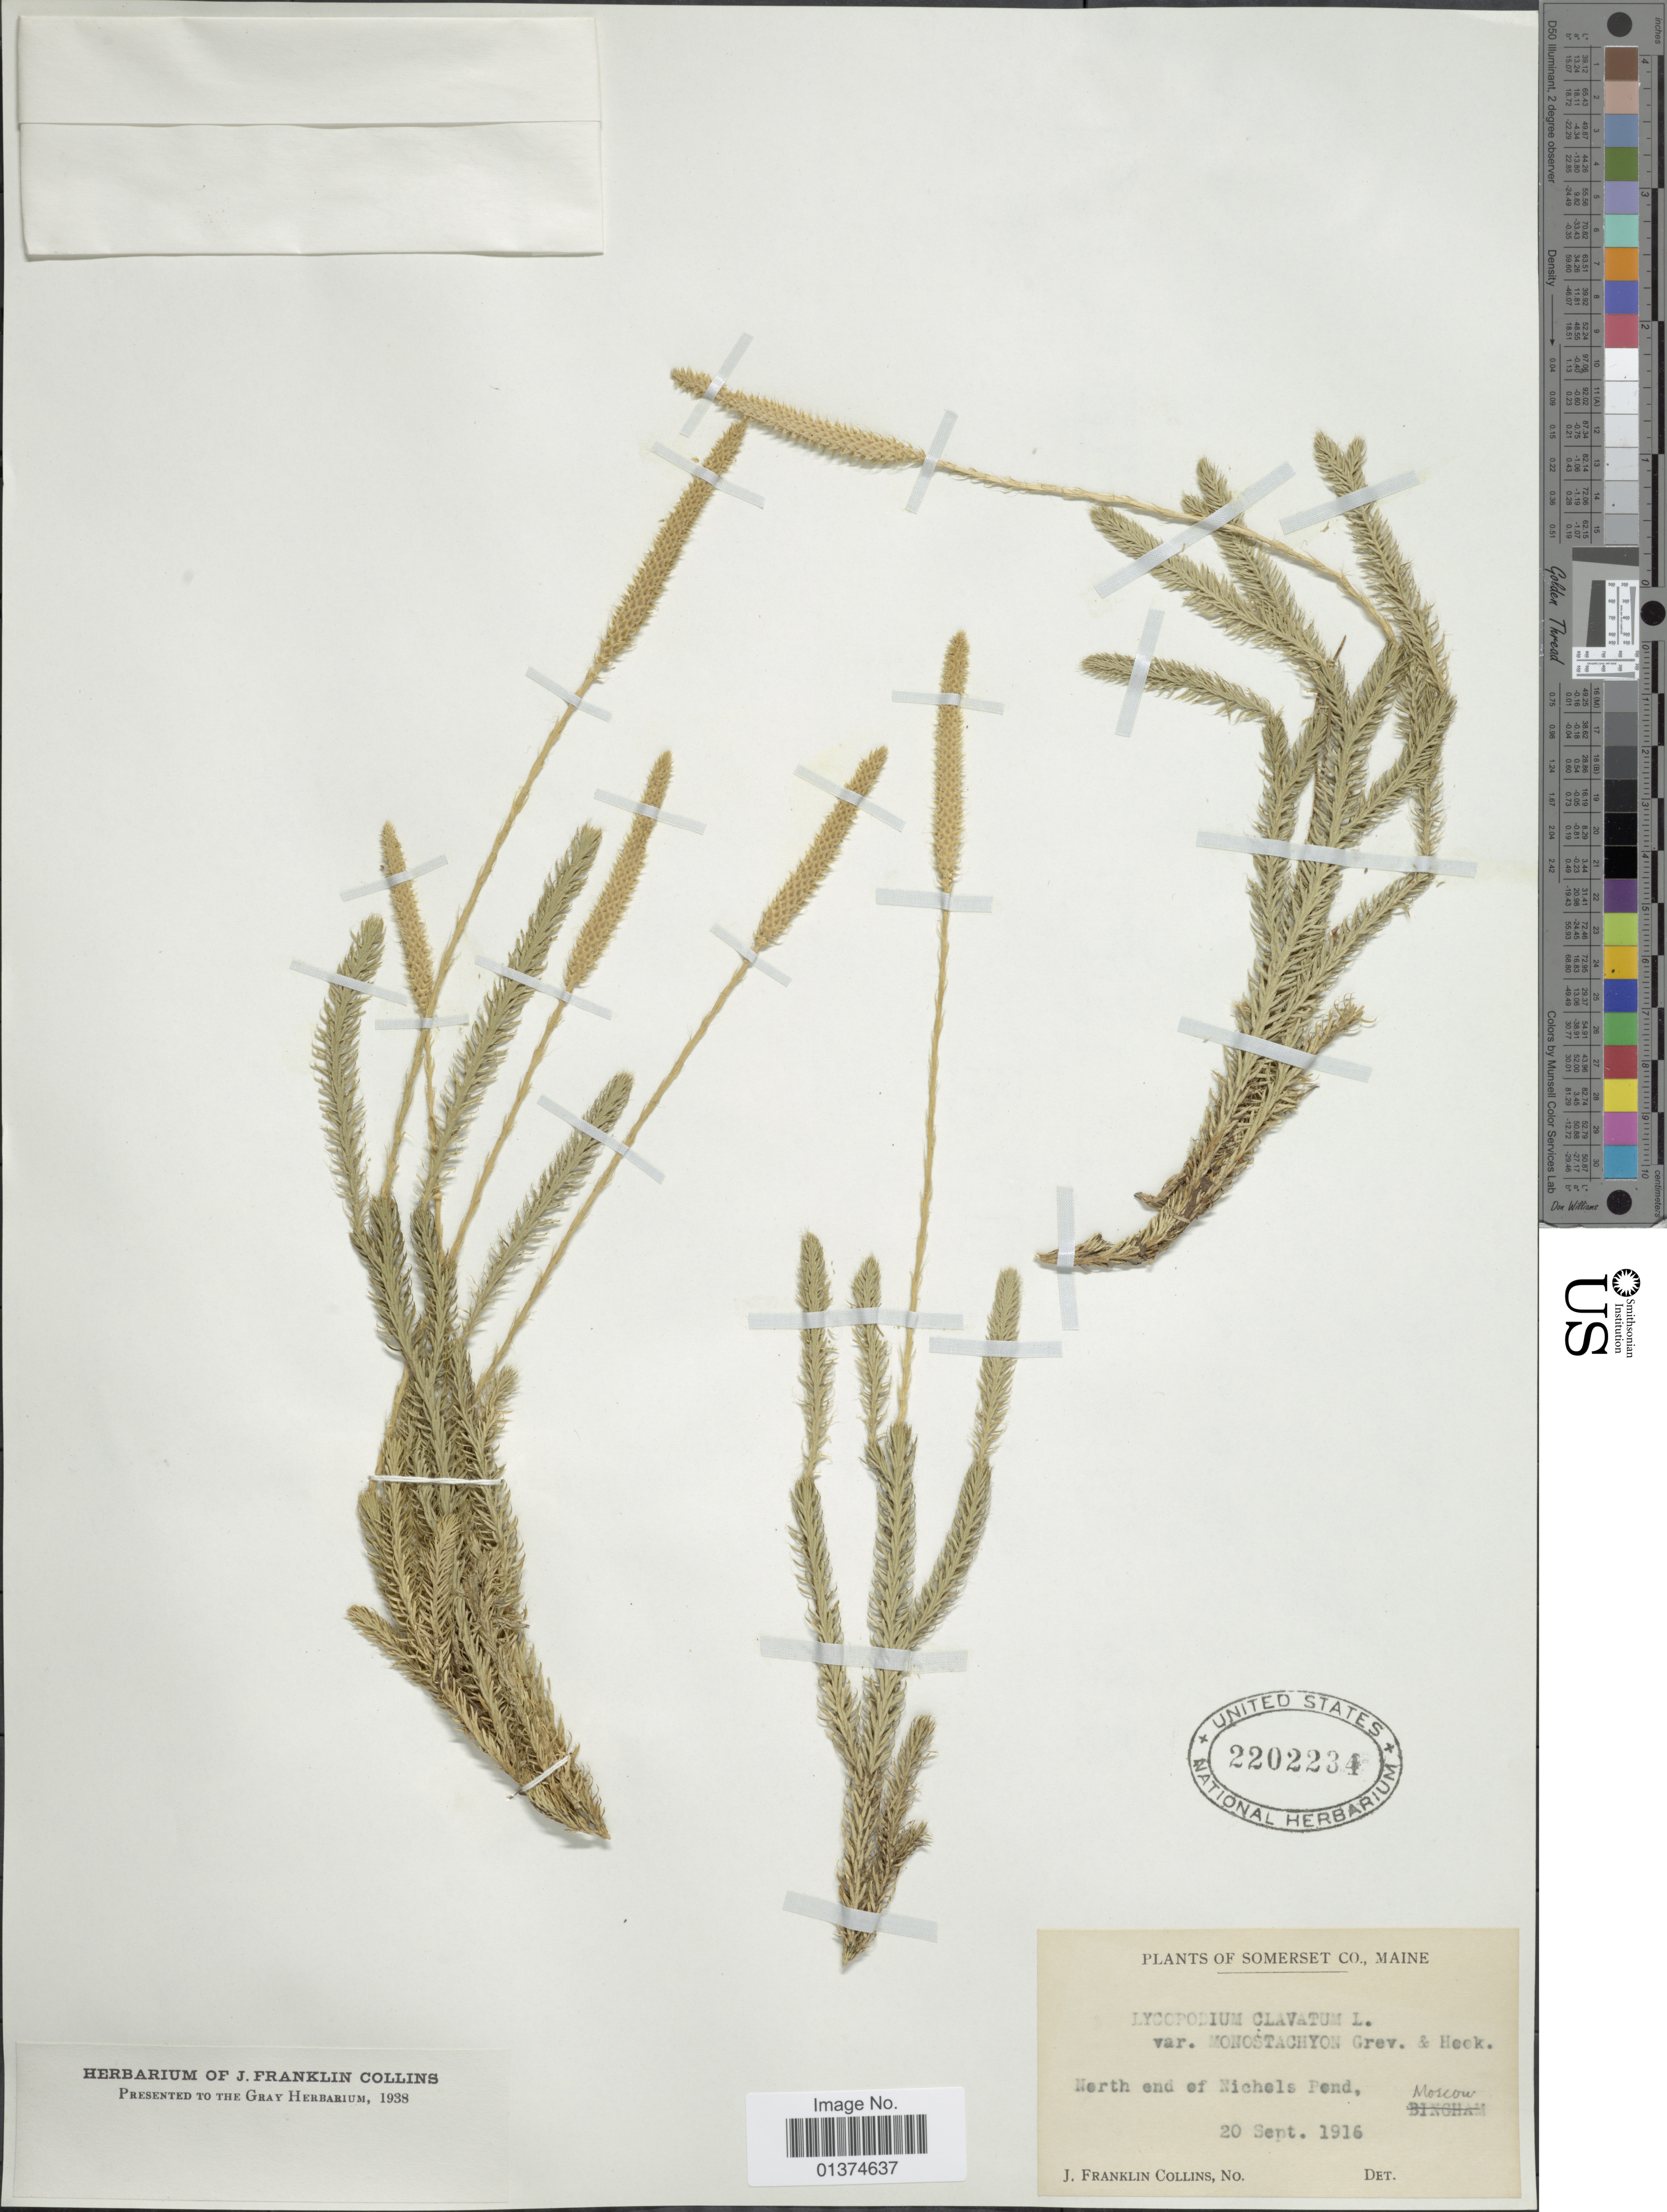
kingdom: Plantae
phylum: Tracheophyta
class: Lycopodiopsida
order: Lycopodiales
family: Lycopodiaceae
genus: Lycopodium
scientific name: Lycopodium clavatum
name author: L.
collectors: J. Collins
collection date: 1916-09-20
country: United States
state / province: Maine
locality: Somerset Co, North end of Nichels Pend, Moscow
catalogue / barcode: US 2202234